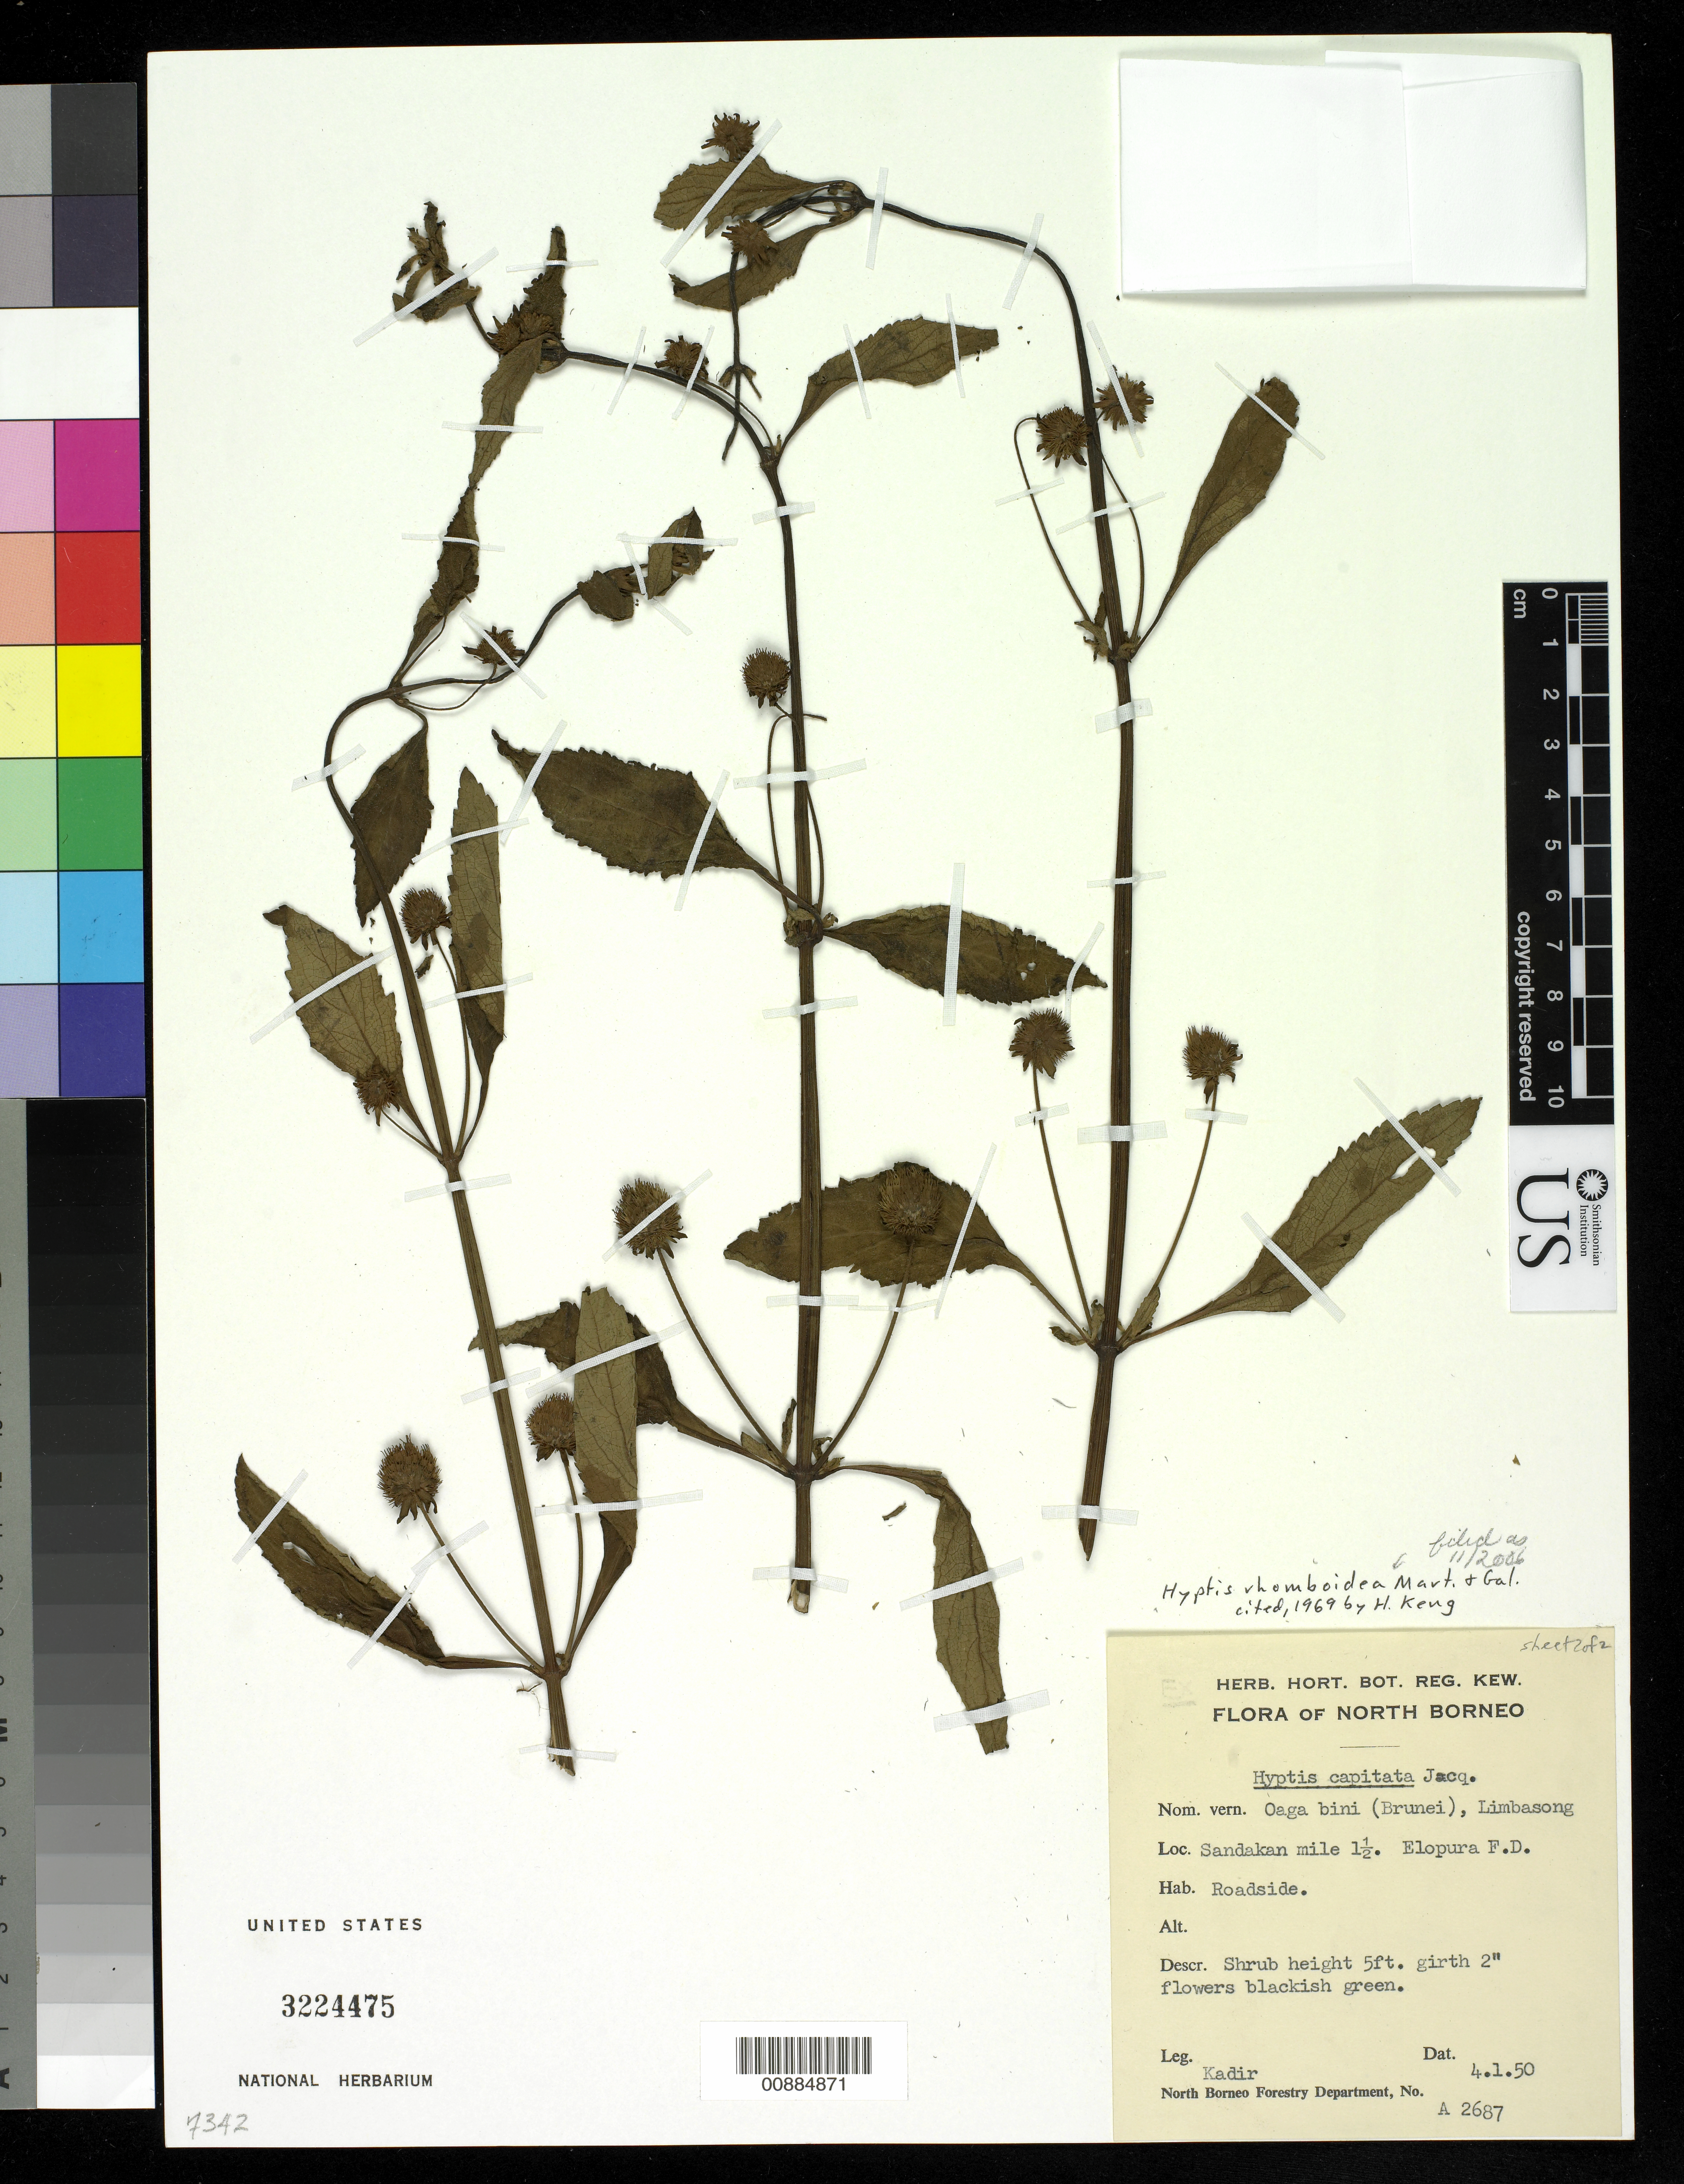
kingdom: Plantae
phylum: Tracheophyta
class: Magnoliopsida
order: Lamiales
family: Lamiaceae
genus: Hyptis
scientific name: Hyptis rhomboidea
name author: M. Martens & Galeotti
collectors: Kadir Bin Abdul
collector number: A 2687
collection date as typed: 04 Jan 1950 or 01 Apr 1950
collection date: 1950-01-04 or 1950-04-01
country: Indonesia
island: Borneo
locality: North Borneo. Sandakan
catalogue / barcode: US 3224475